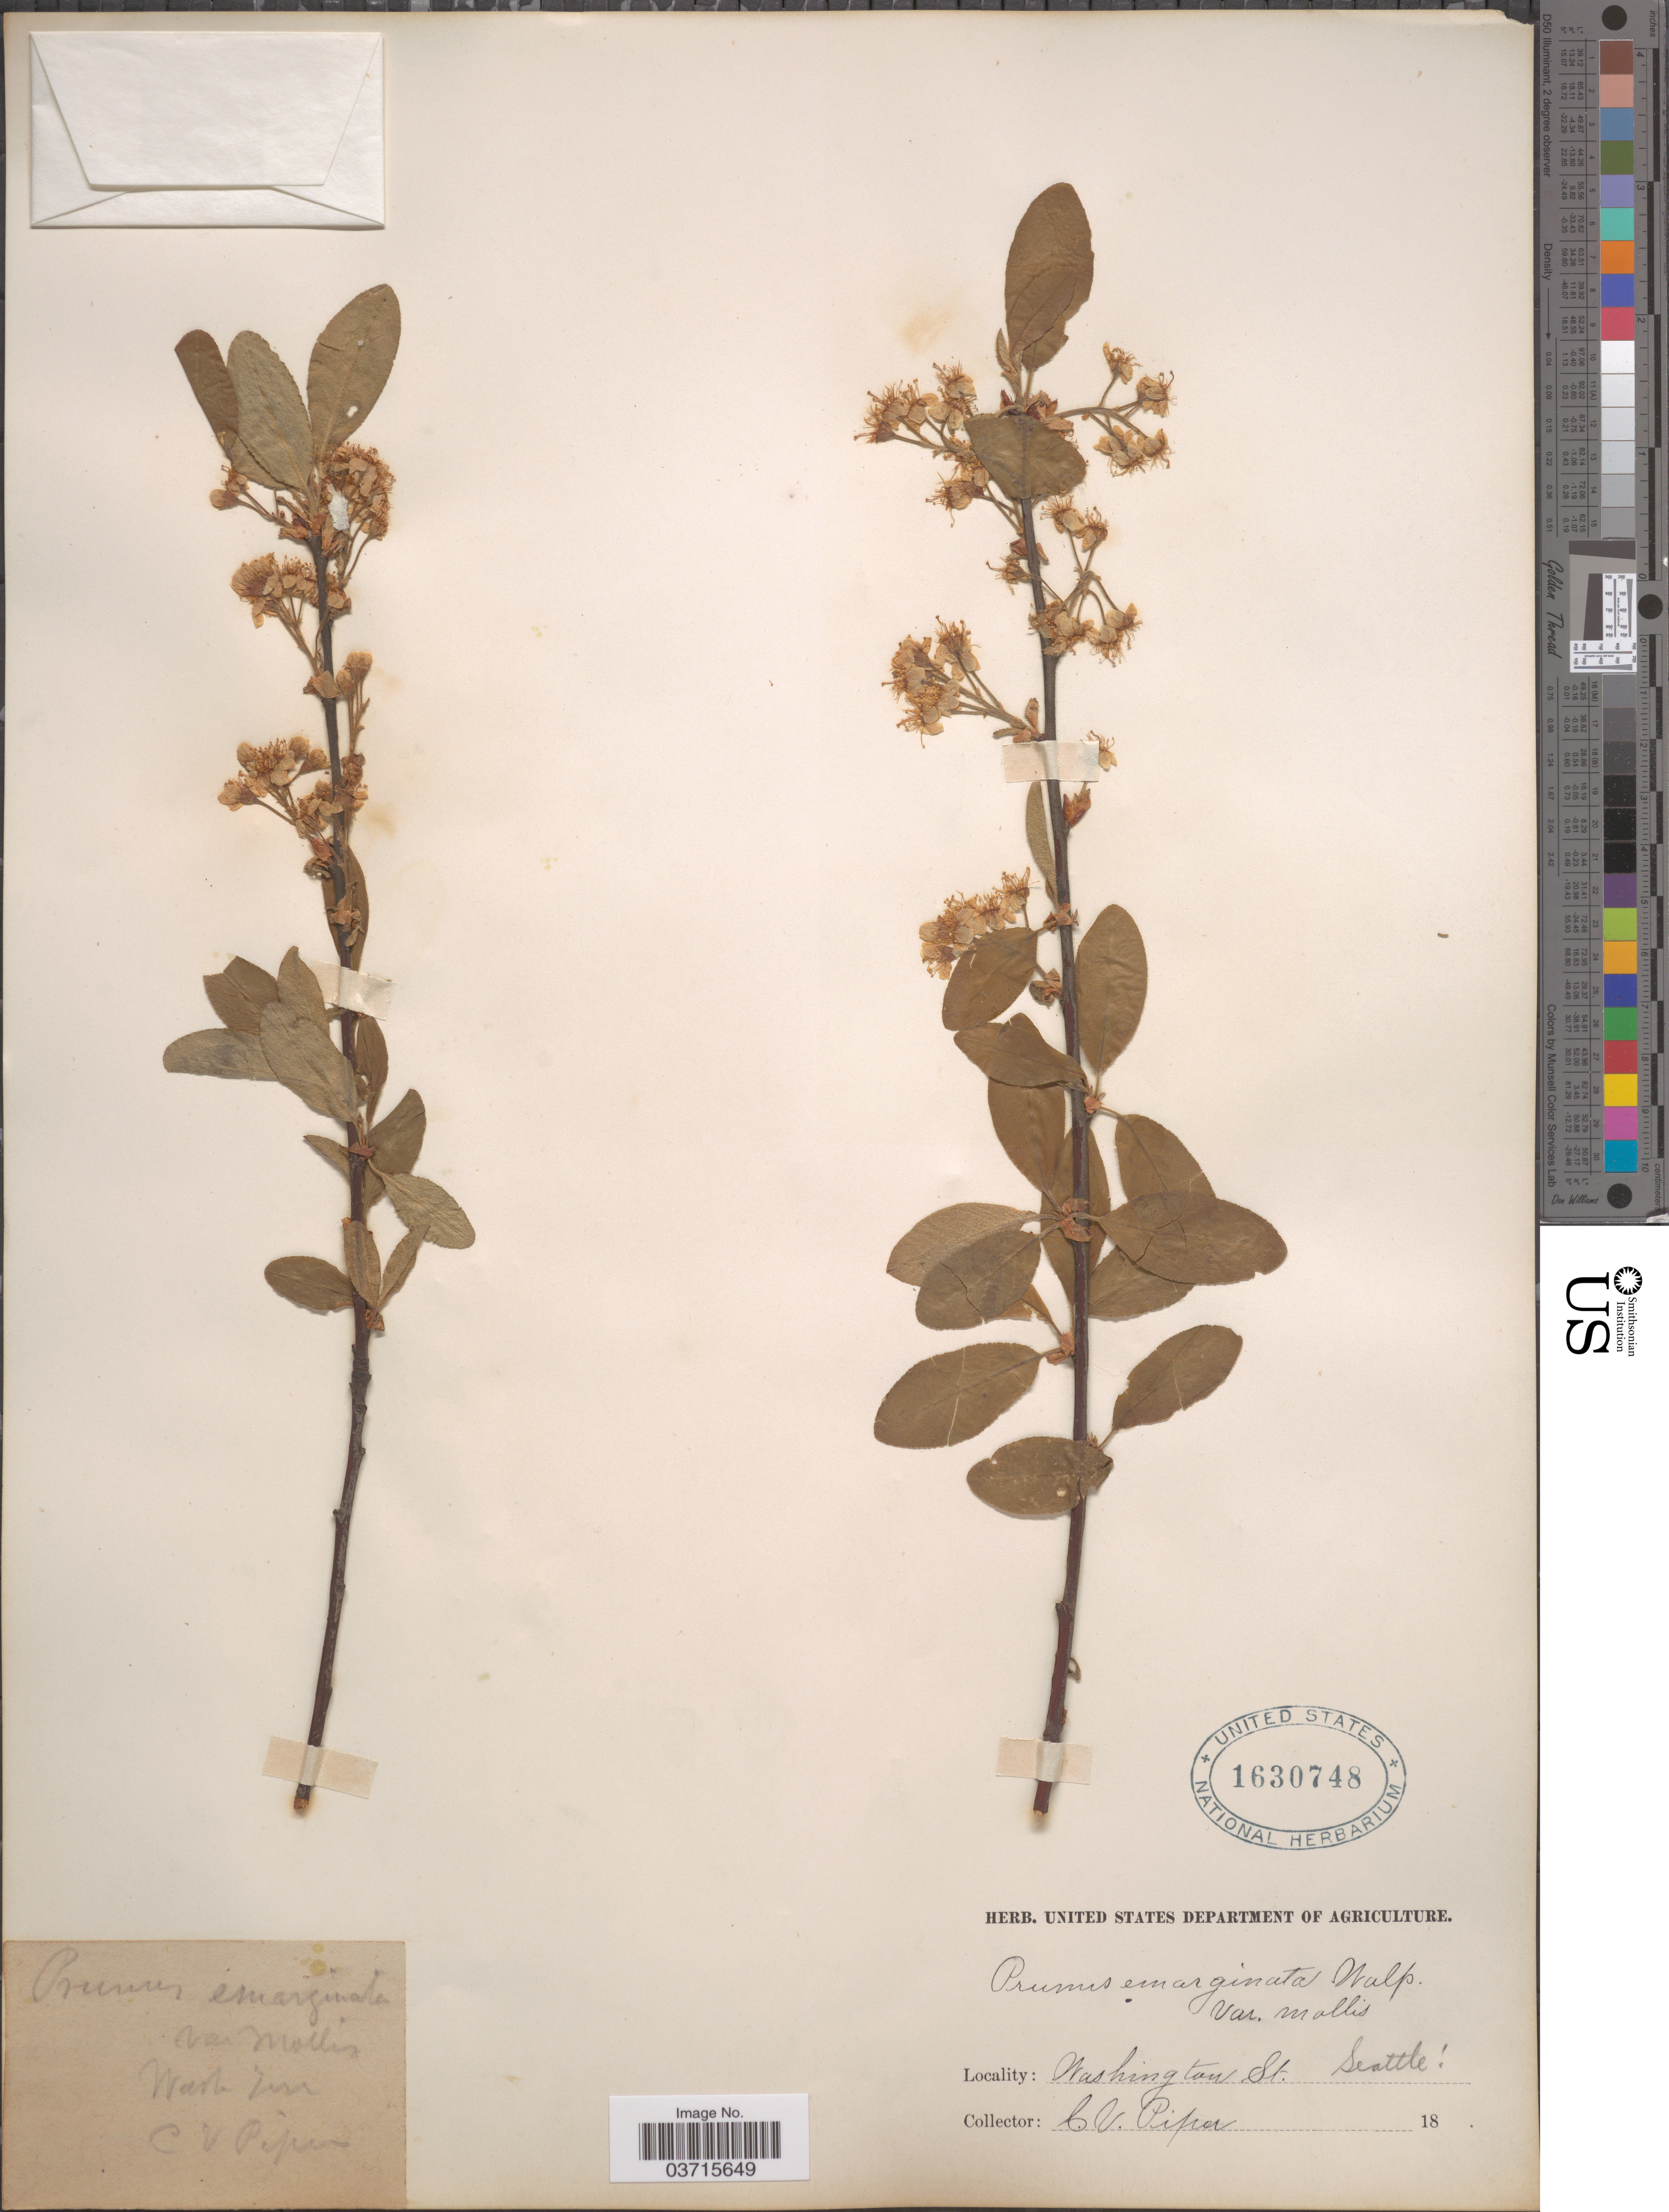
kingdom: Plantae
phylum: Tracheophyta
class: Magnoliopsida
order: Rosales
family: Rosaceae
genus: Prunus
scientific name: Prunus emarginata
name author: (Douglas ex Hook.) Eaton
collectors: C. V. Piper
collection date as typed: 18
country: United States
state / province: Washington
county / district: King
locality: St. Seattle.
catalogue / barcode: US 1630748